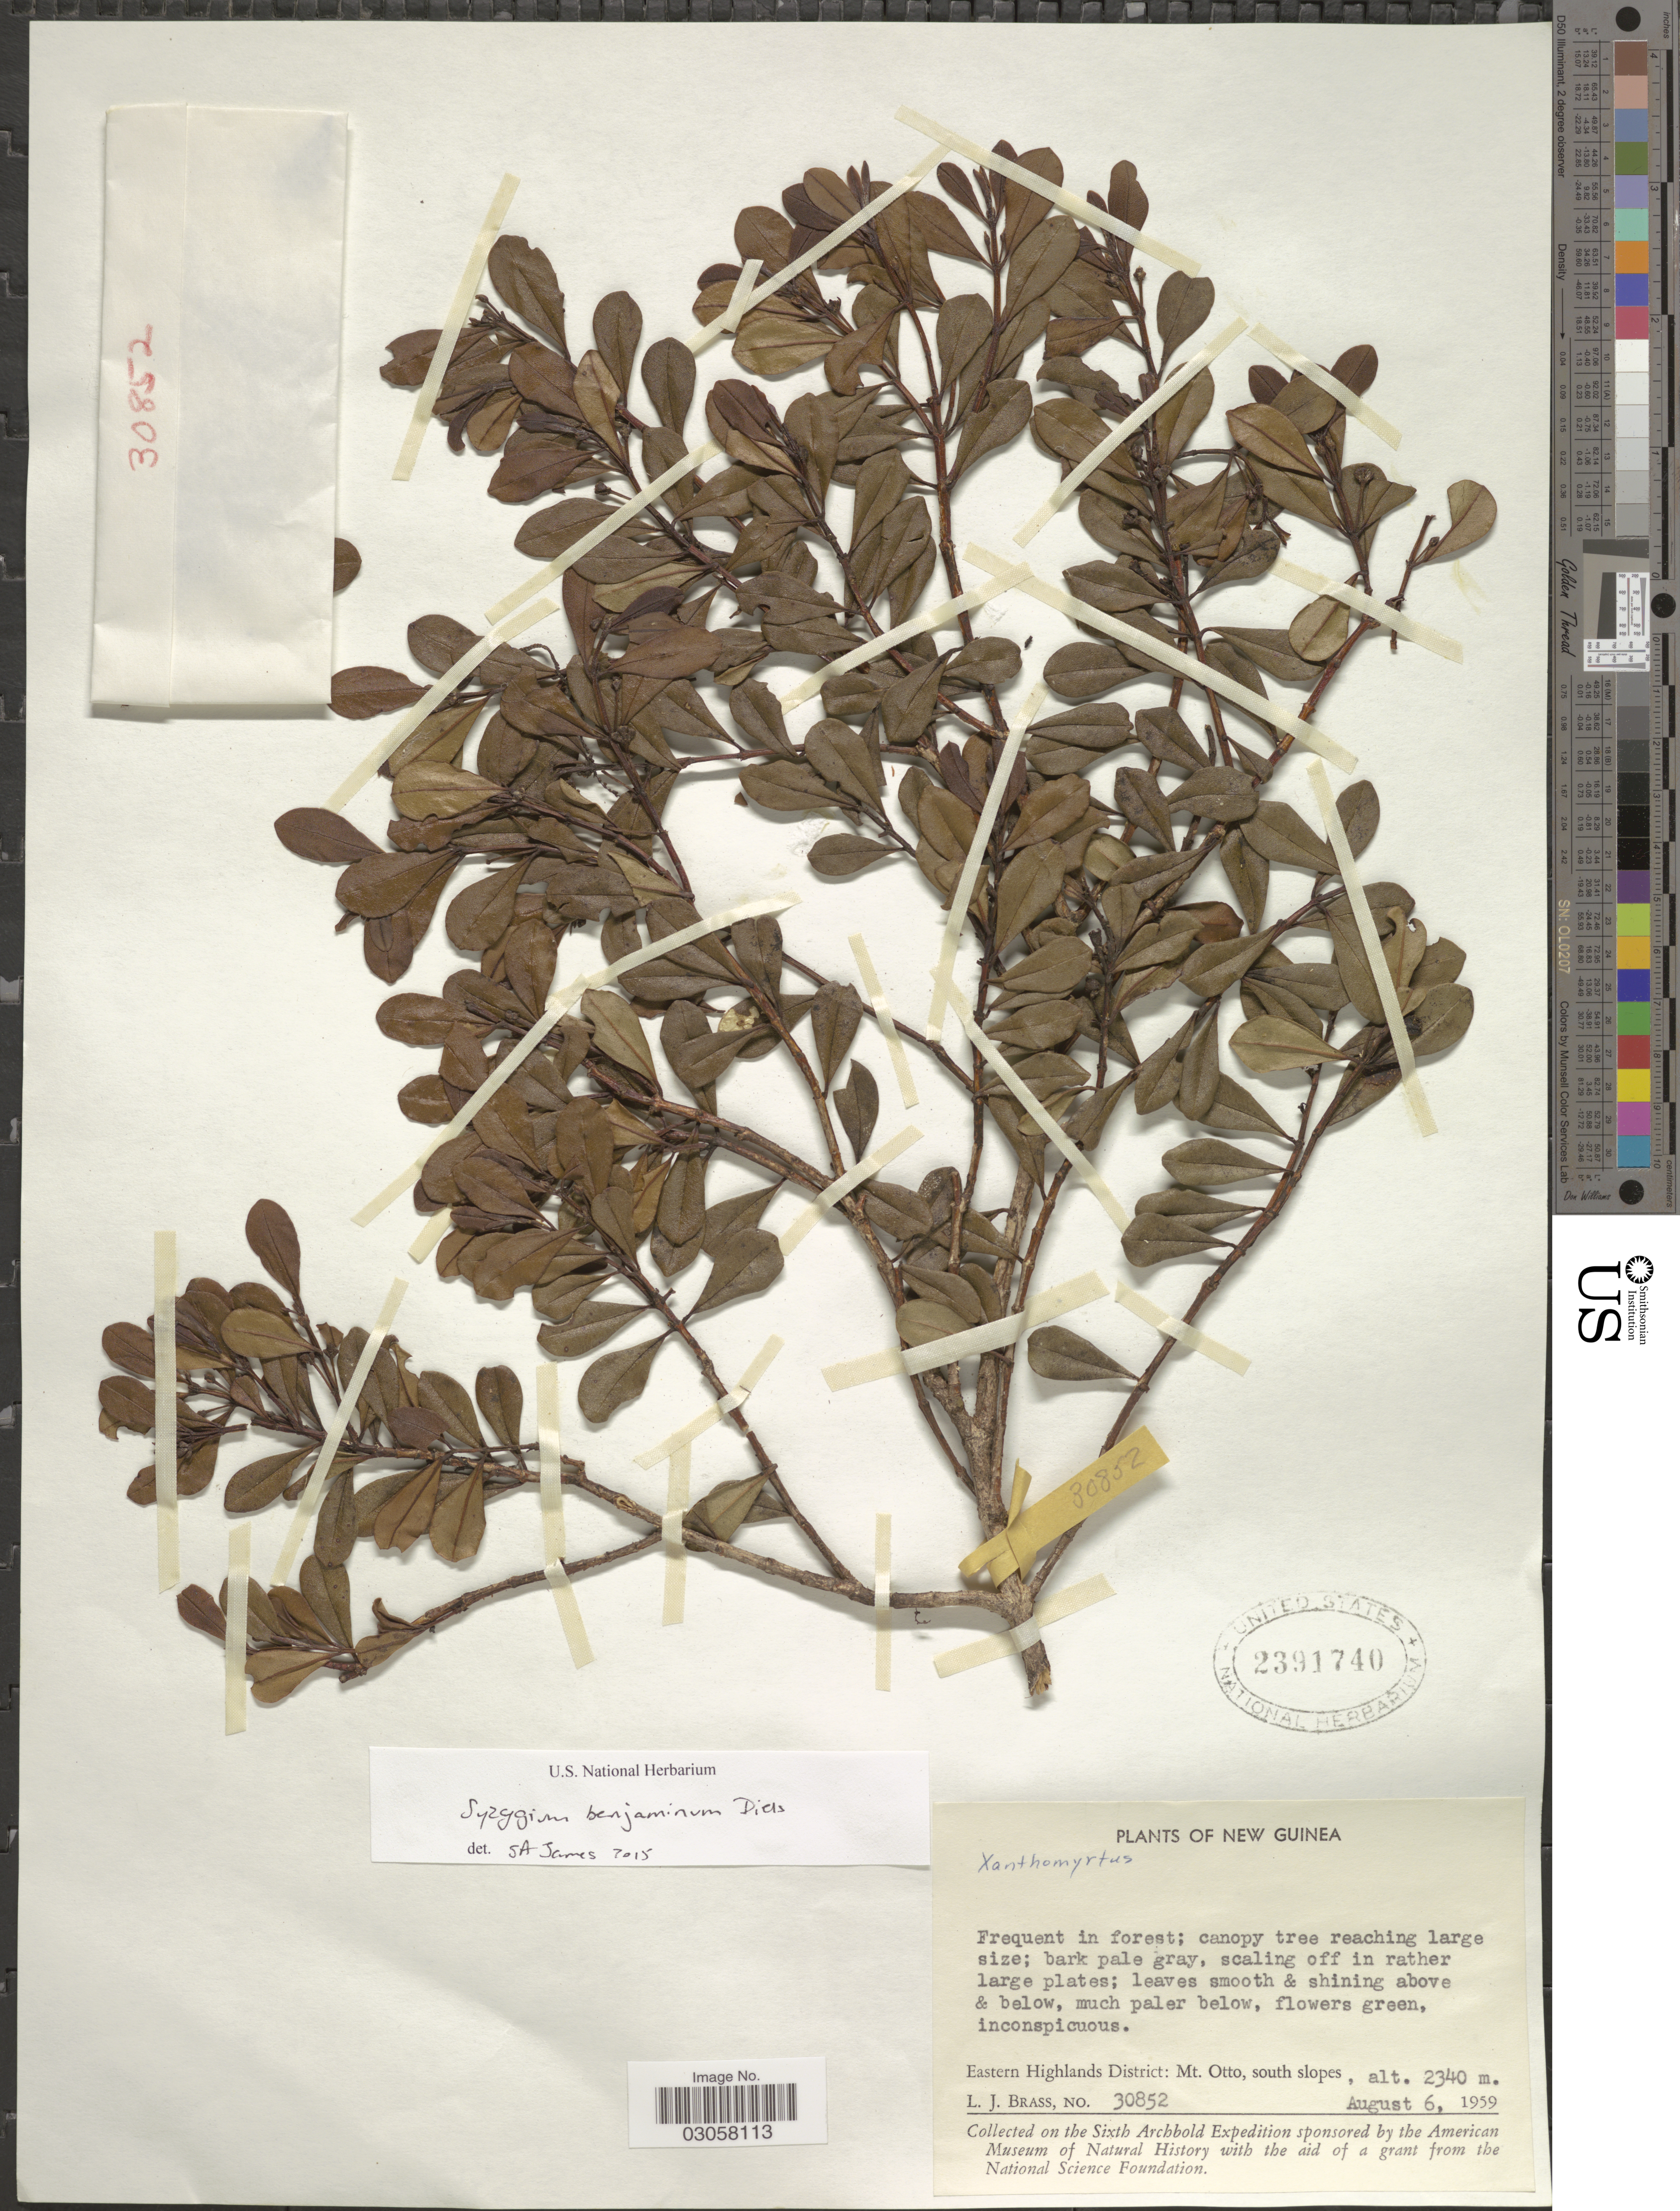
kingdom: Plantae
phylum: Tracheophyta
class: Magnoliopsida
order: Myrtales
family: Myrtaceae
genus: Syzygium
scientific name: Syzygium benjaminum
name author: Diels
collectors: L. J. Brass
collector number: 30852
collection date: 1959-08-06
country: Papua New Guinea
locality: New Guinea. Eastern Highlands District: Mt. Otto, east slopes.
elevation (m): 2340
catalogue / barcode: US 2391740